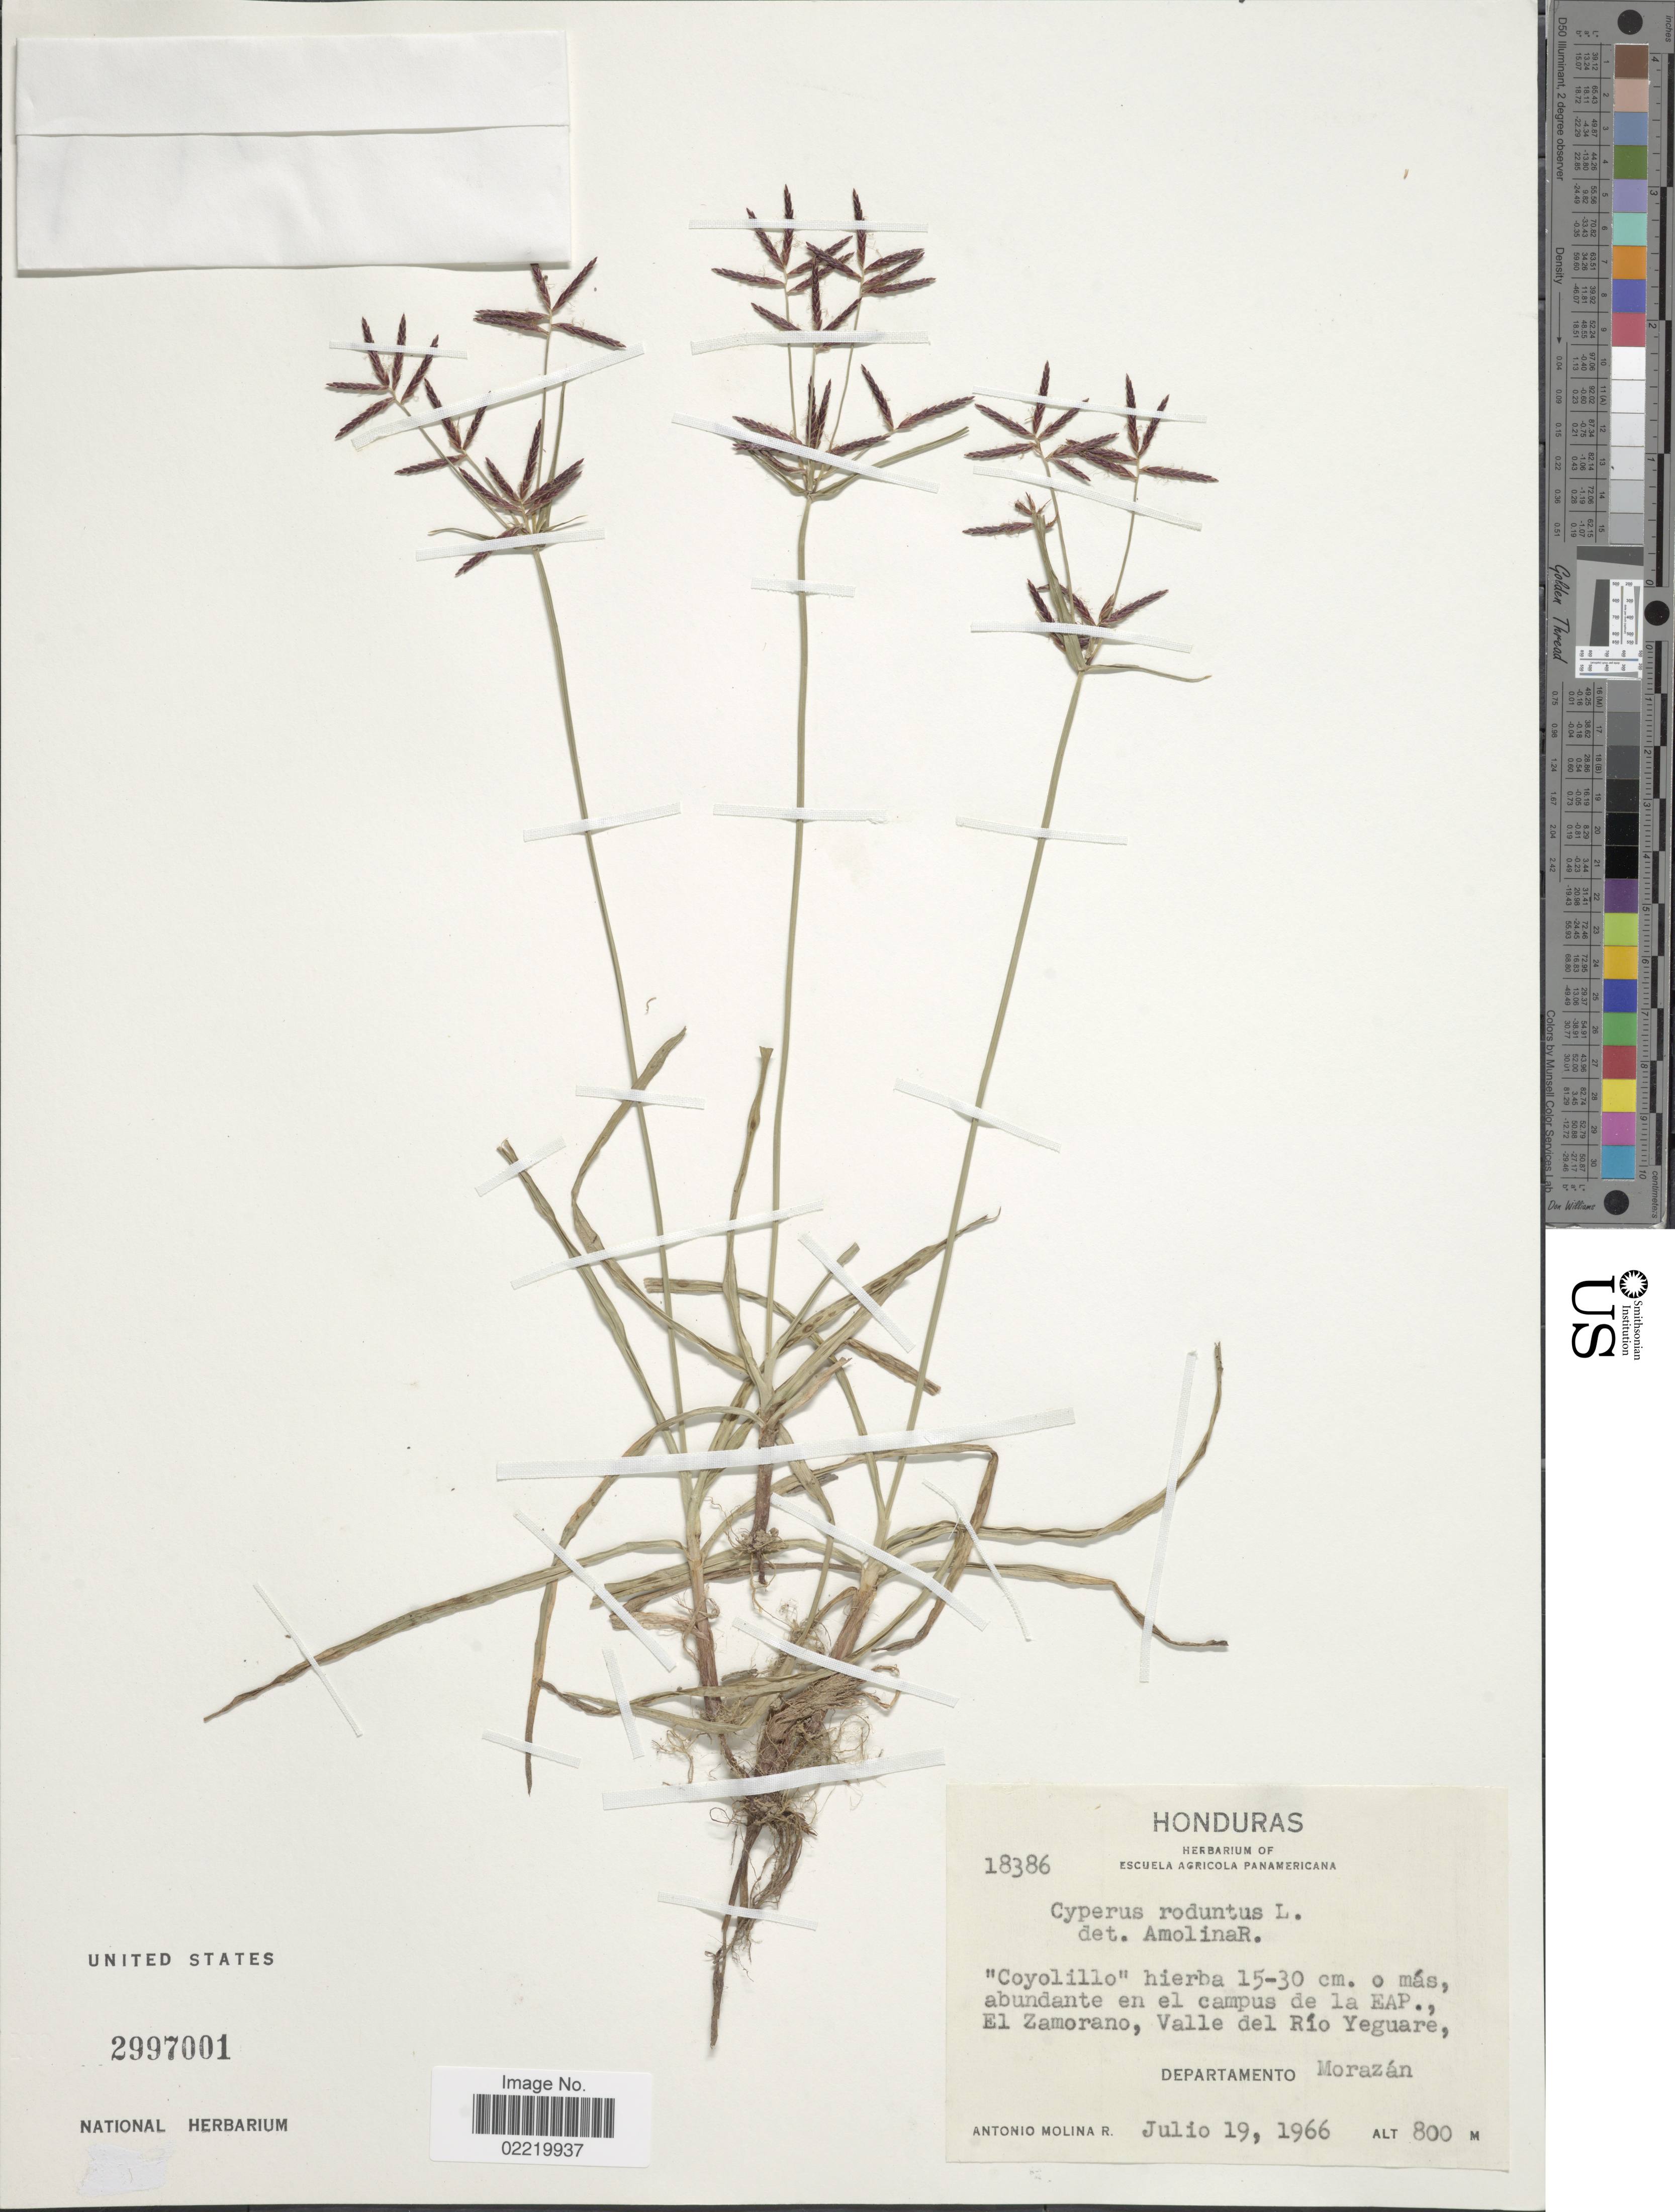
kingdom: Plantae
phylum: Tracheophyta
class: Liliopsida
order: Poales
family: Cyperaceae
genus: Cyperus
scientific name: Cyperus rotundus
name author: L.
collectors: A. Molina R.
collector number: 18386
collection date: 1966-07-19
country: Honduras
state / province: Fco. Morazán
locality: Abundante en el campus de la EAP., El Zamorano, Valle del Rio Yeguare, Departamento Morazán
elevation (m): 800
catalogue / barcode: US 2997001